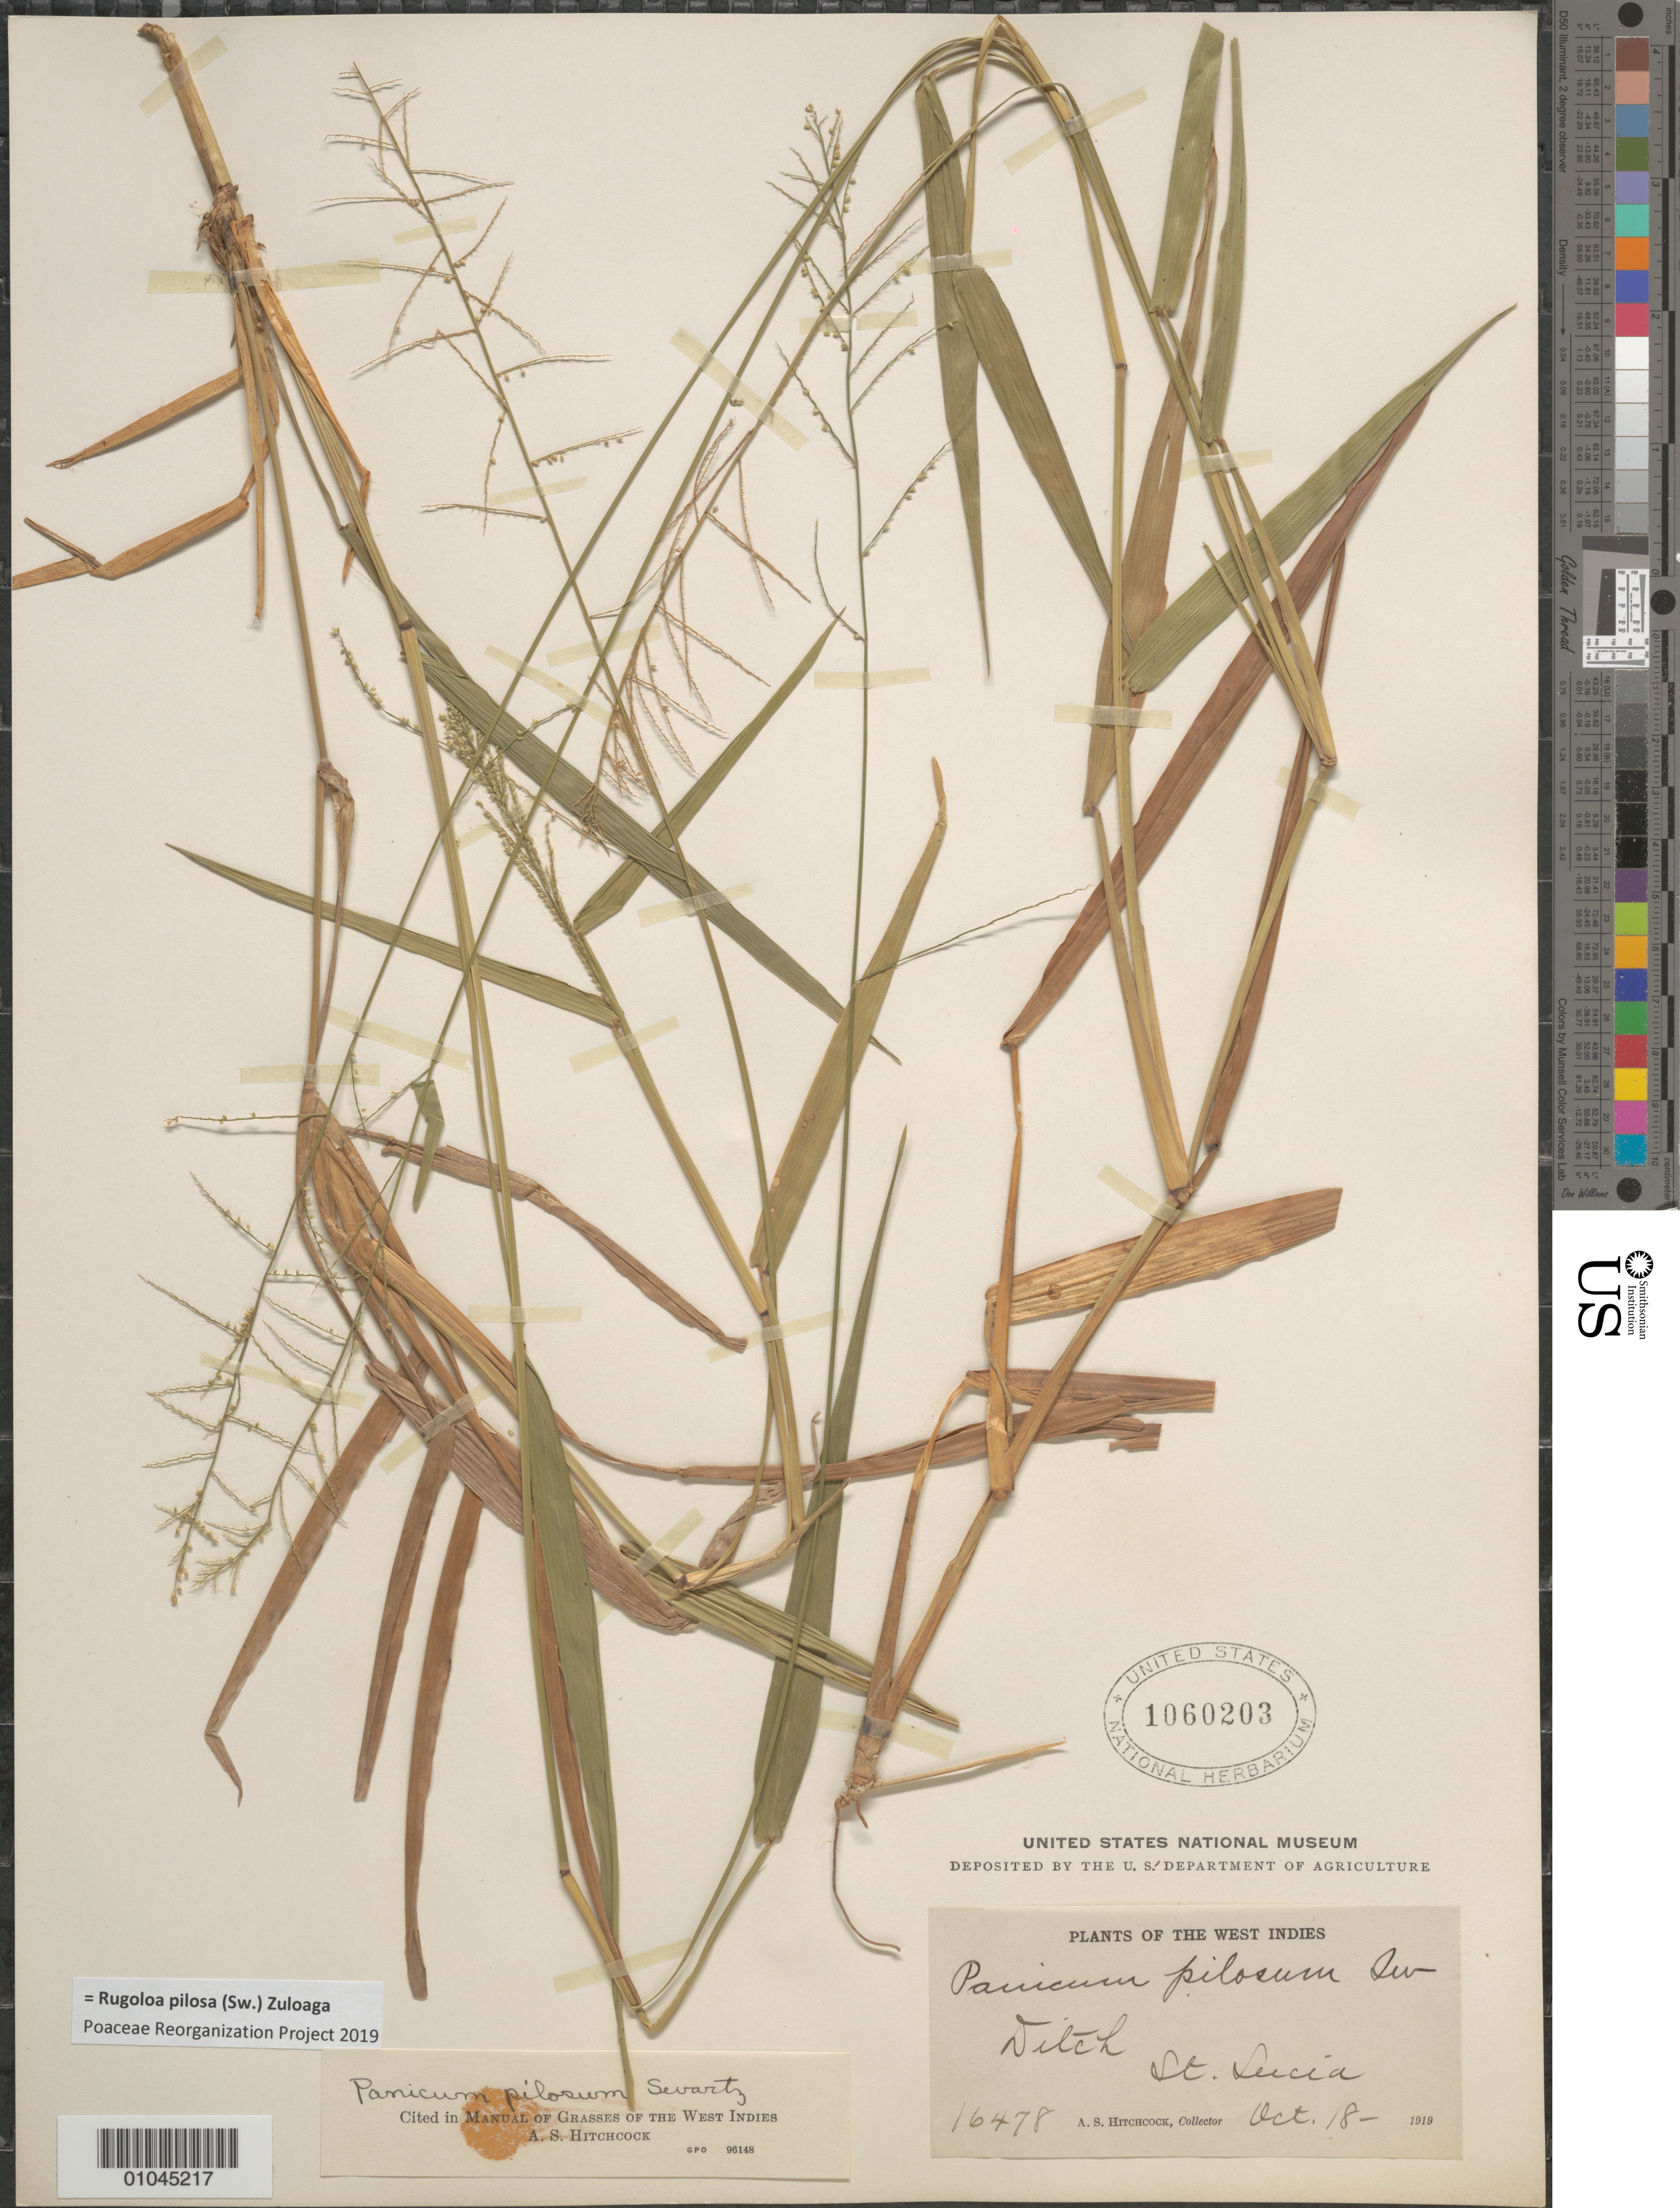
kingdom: Plantae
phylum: Tracheophyta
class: Liliopsida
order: Poales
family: Poaceae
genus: Panicum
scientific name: Panicum pilosum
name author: Sw.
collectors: A. S. Hitchcock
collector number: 16478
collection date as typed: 18 Oct 1919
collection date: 1919-10-18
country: St. Lucia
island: St. Lucia I.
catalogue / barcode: US 1060203